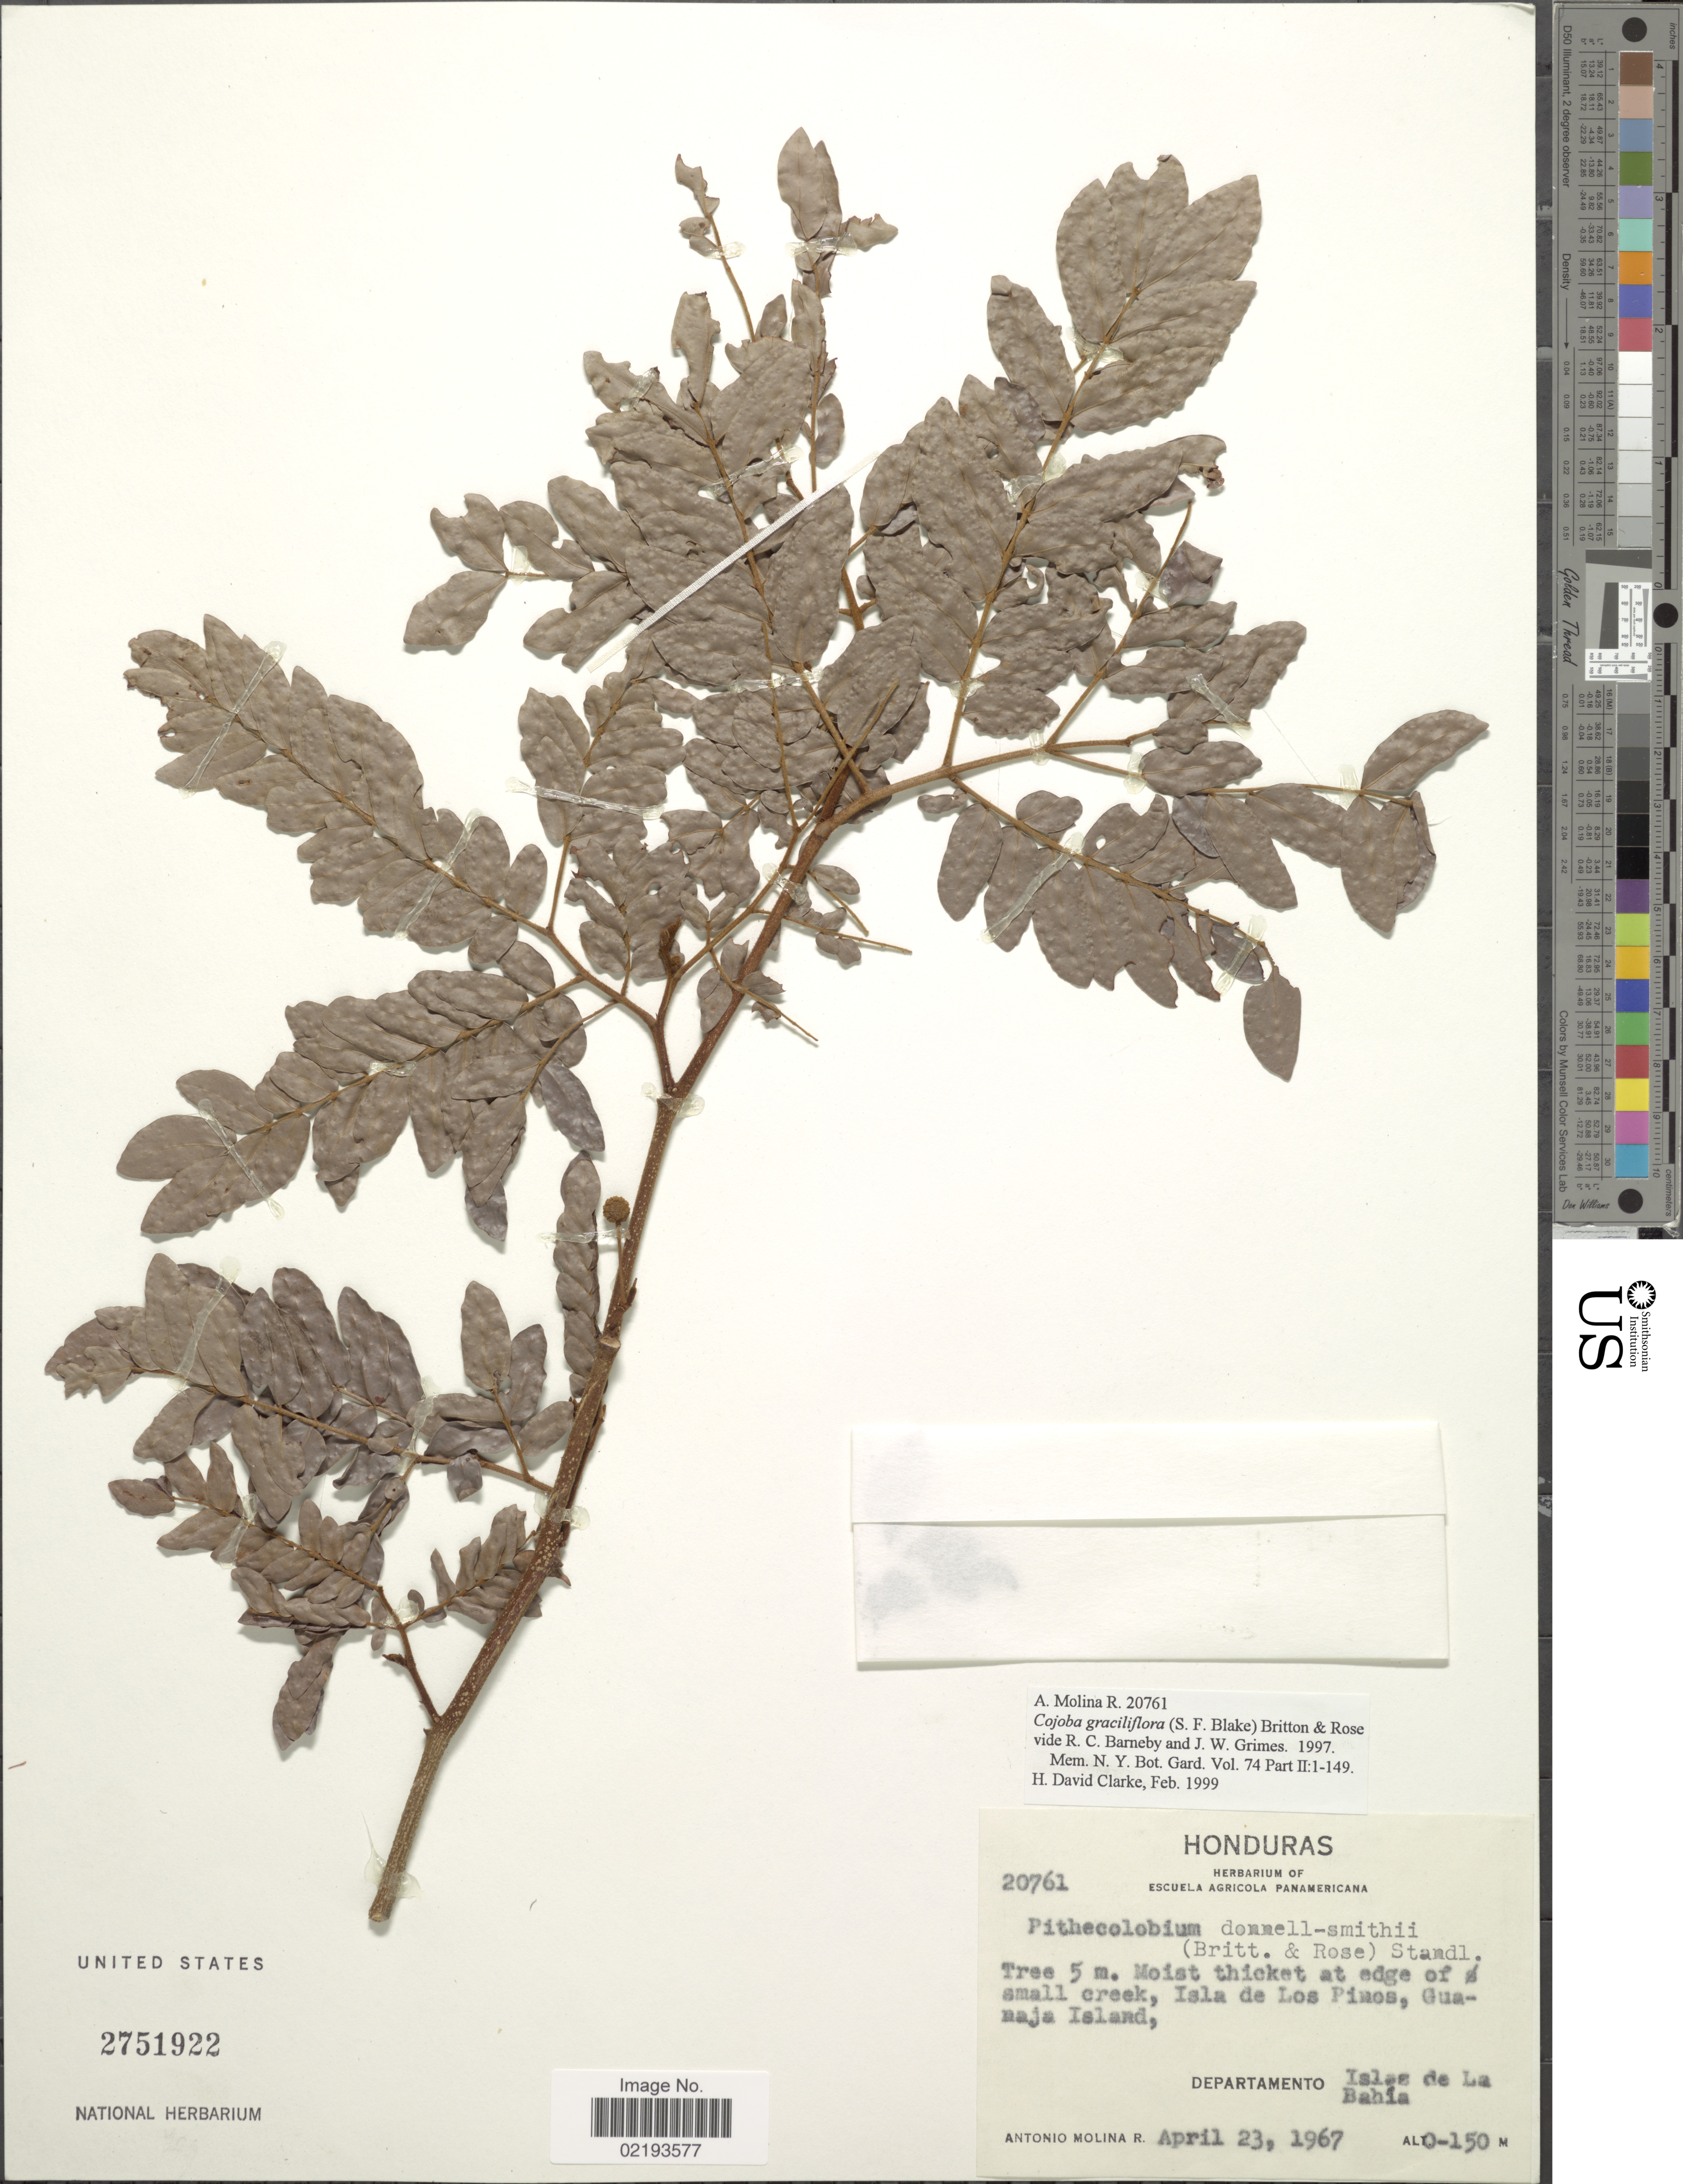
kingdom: Plantae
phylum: Tracheophyta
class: Magnoliopsida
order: Fabales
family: Fabaceae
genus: Cojoba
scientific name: Cojoba graciliflora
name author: (S.F. Blake) Britton & Rose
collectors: A. Molina R.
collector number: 20761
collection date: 1967-04-23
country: Honduras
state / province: Islas de la Bahía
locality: Moist thicket at edge of a small creek, Isla de Los Pinos, Guanaja Island, Departamento Islas de La Bahia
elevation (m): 0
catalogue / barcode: US 2751922